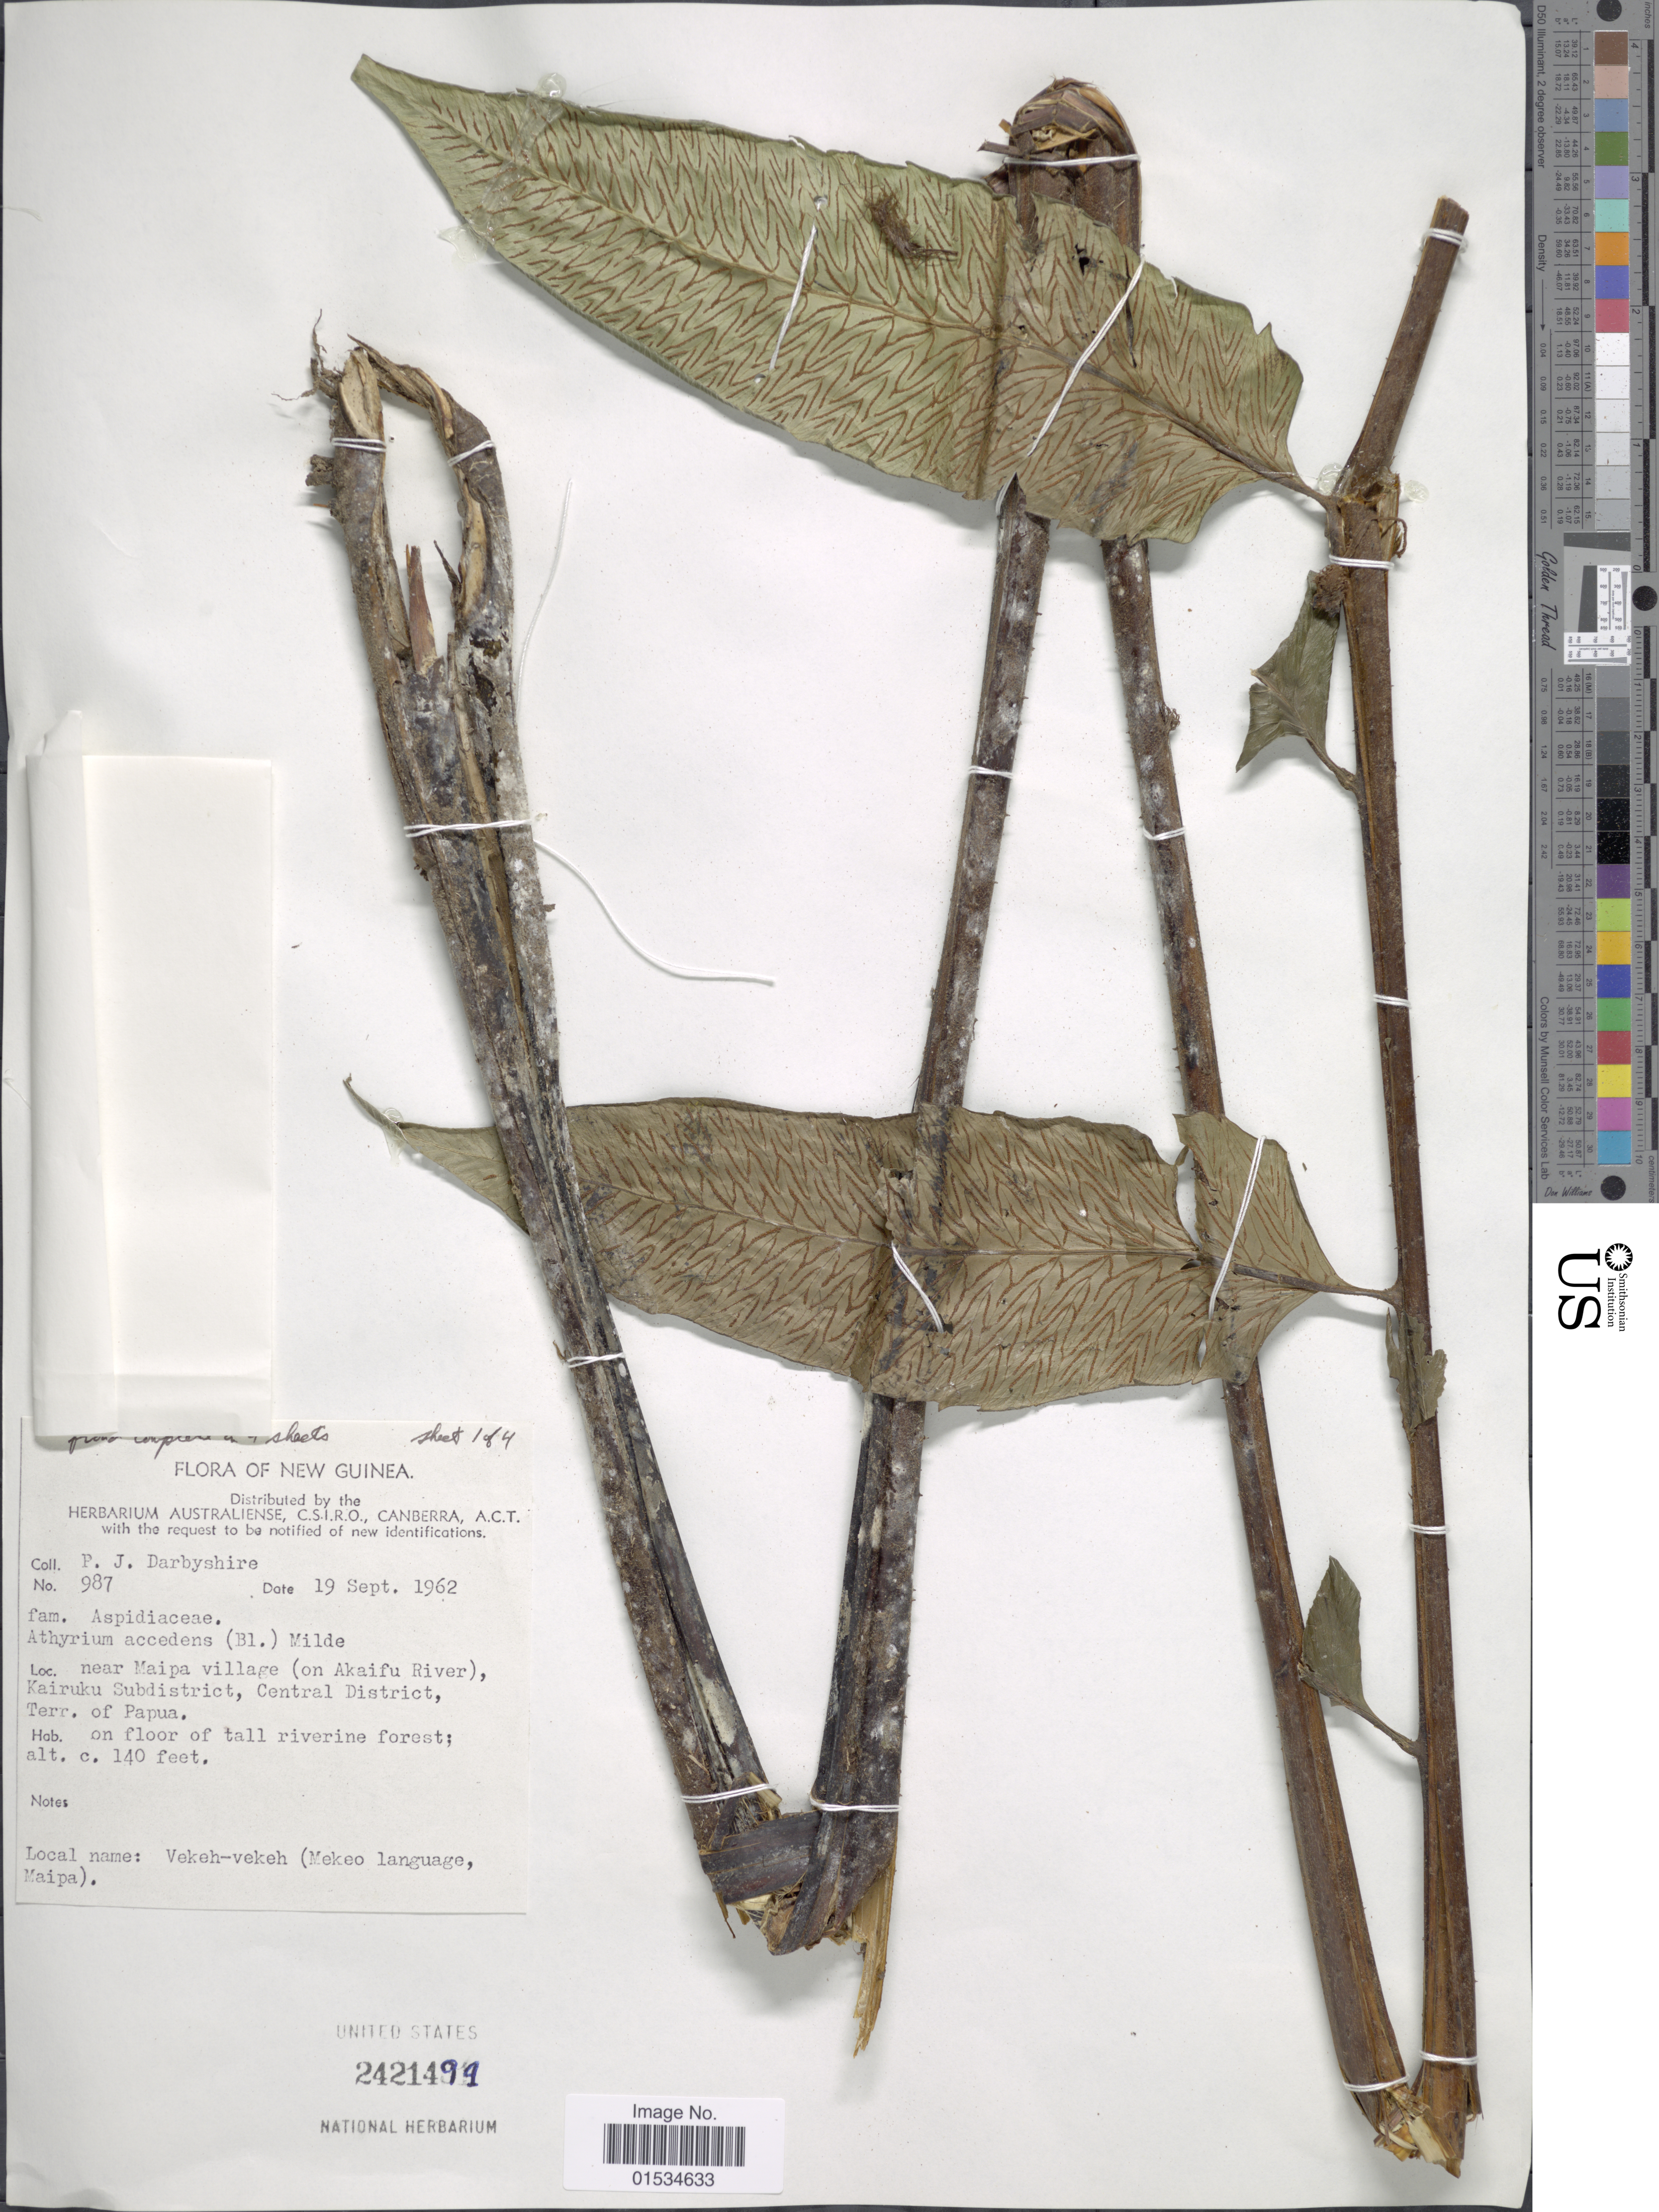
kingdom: Plantae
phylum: Tracheophyta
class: Polypodiopsida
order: Polypodiales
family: Athyriaceae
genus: Diplazium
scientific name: Diplazium accendens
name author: Blume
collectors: P. Darbyshire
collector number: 987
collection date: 1962-09-19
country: Papua New Guinea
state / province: Central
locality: New Guinea, Near Maipa village (on Akaifu River), Kairuku Subdistrict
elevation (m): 43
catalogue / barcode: US 24214919